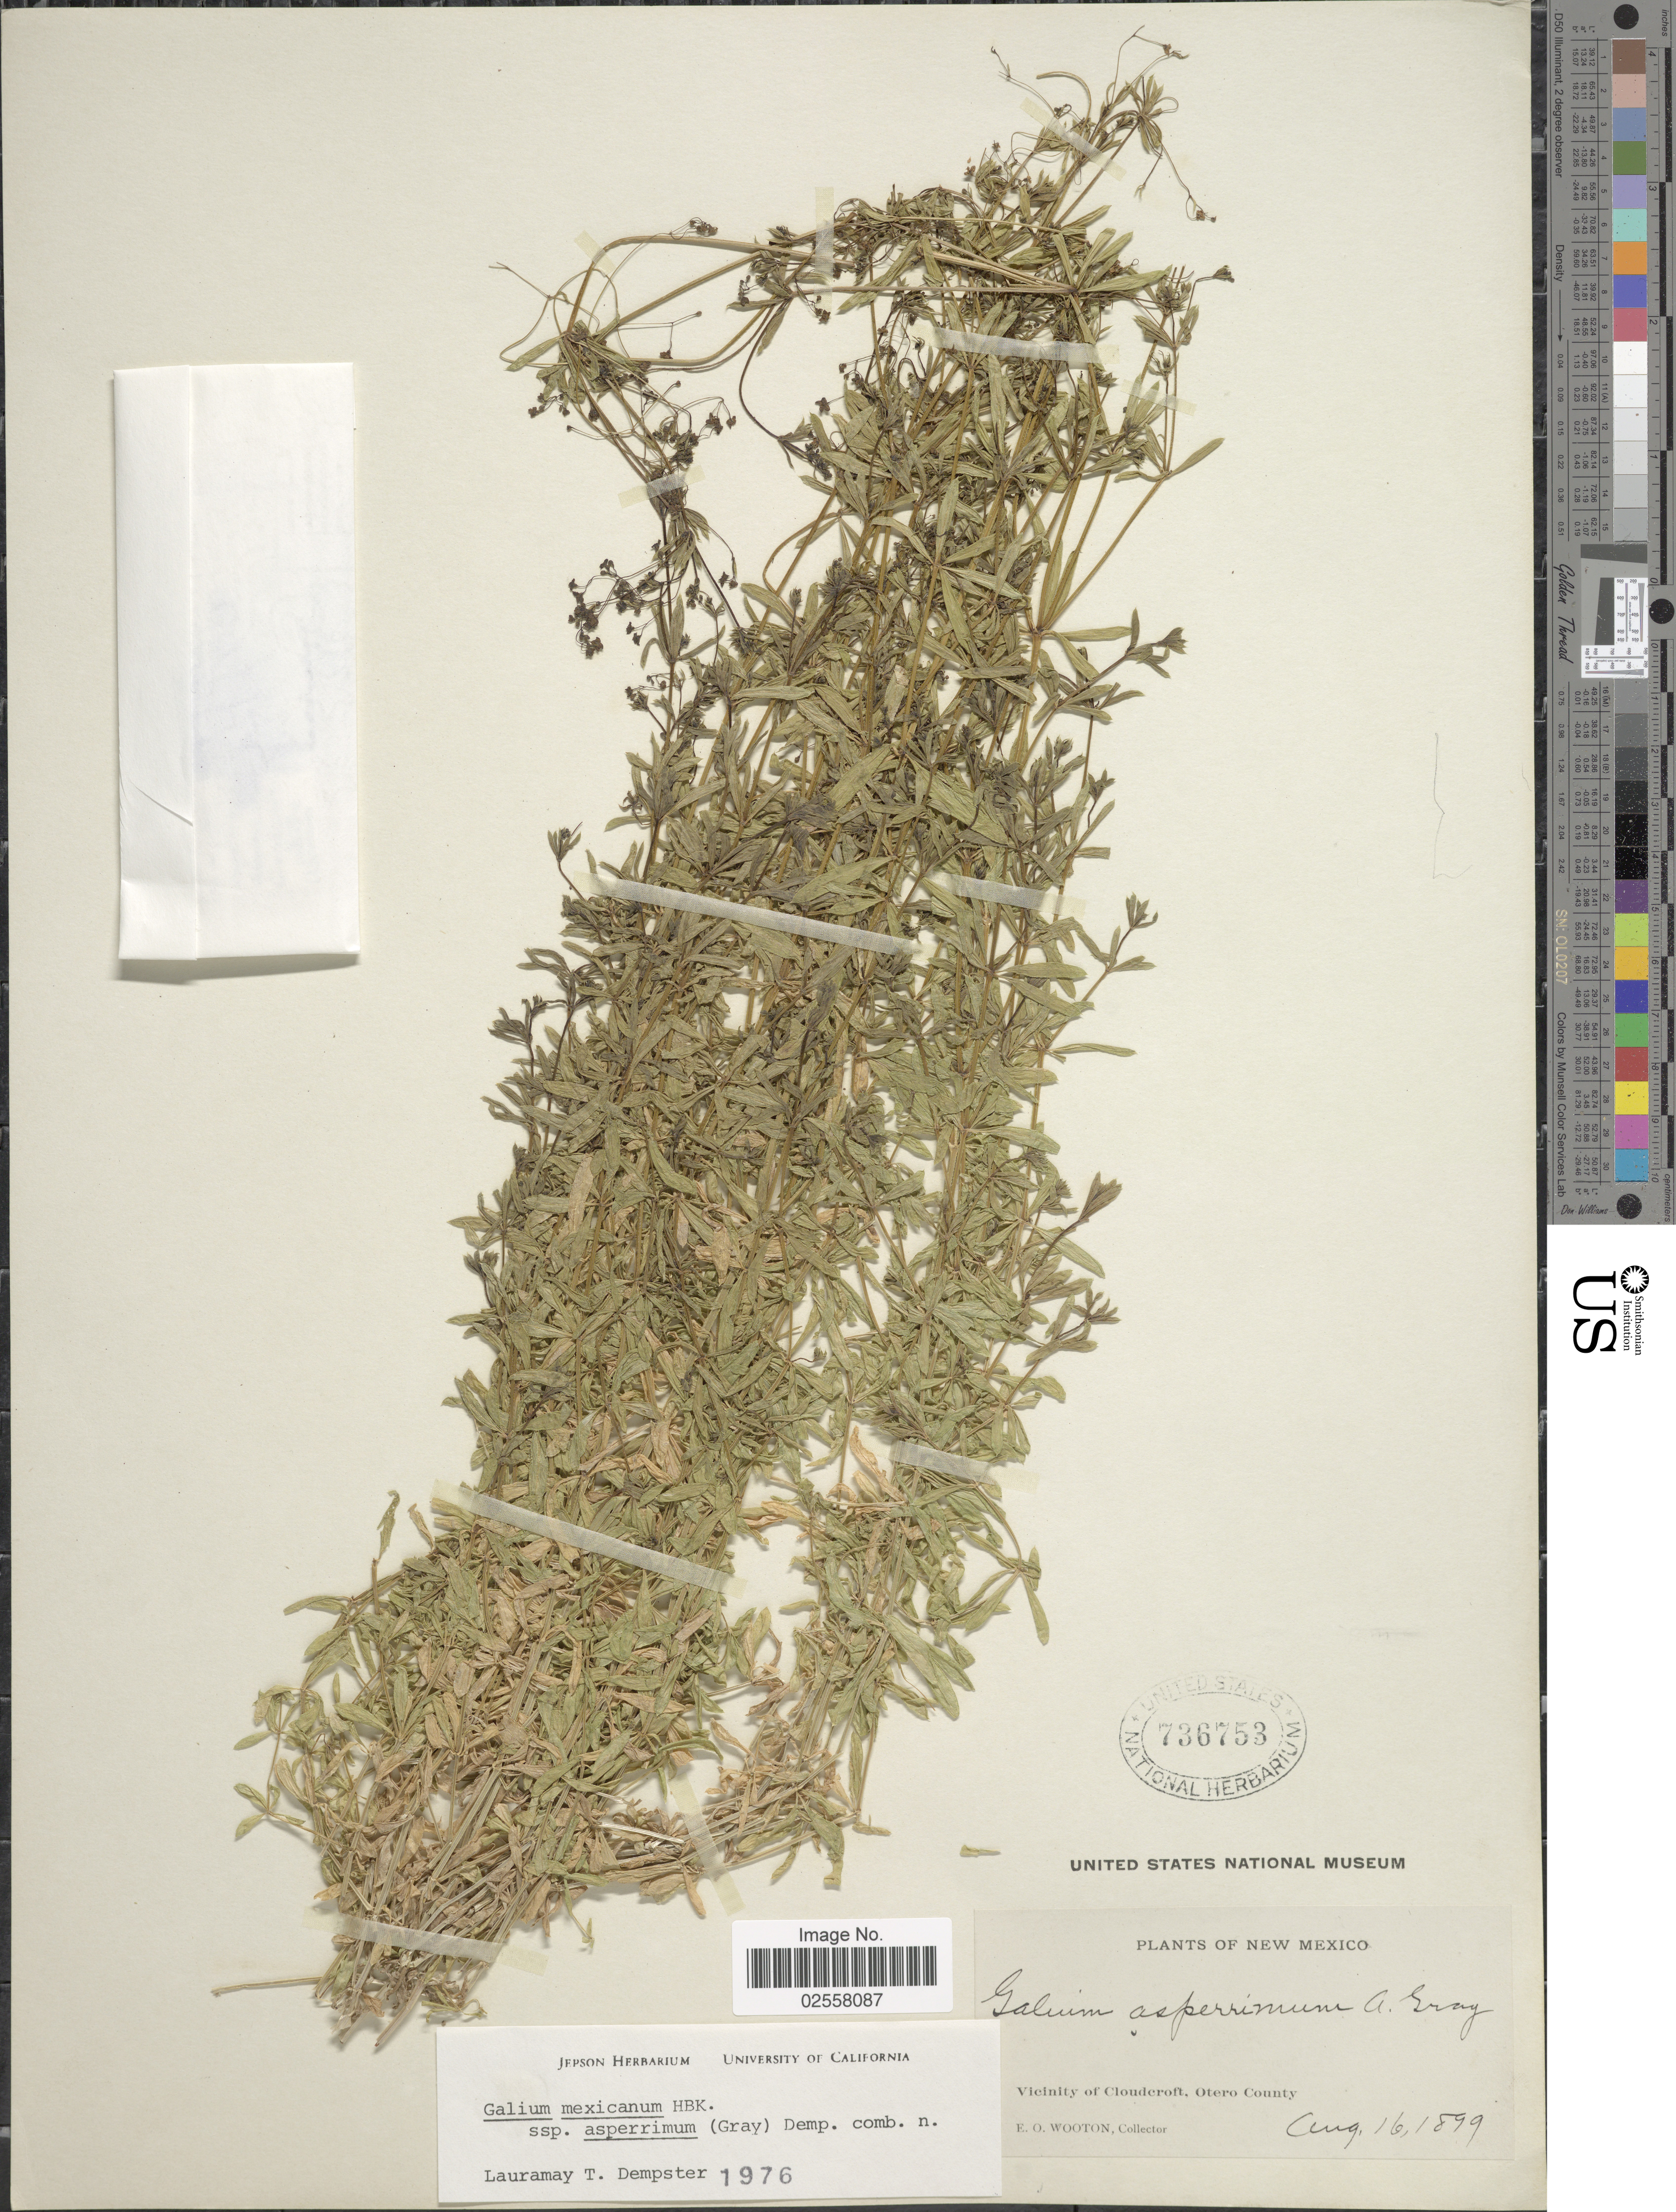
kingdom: Plantae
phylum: Tracheophyta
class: Magnoliopsida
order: Gentianales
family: Rubiaceae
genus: Galium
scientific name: Galium mexicanum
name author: Kunth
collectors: E. O. Wooton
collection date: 1899-08-16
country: United States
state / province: New Mexico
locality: Vicinity of Cloudcroft, Otero County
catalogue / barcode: US 736753